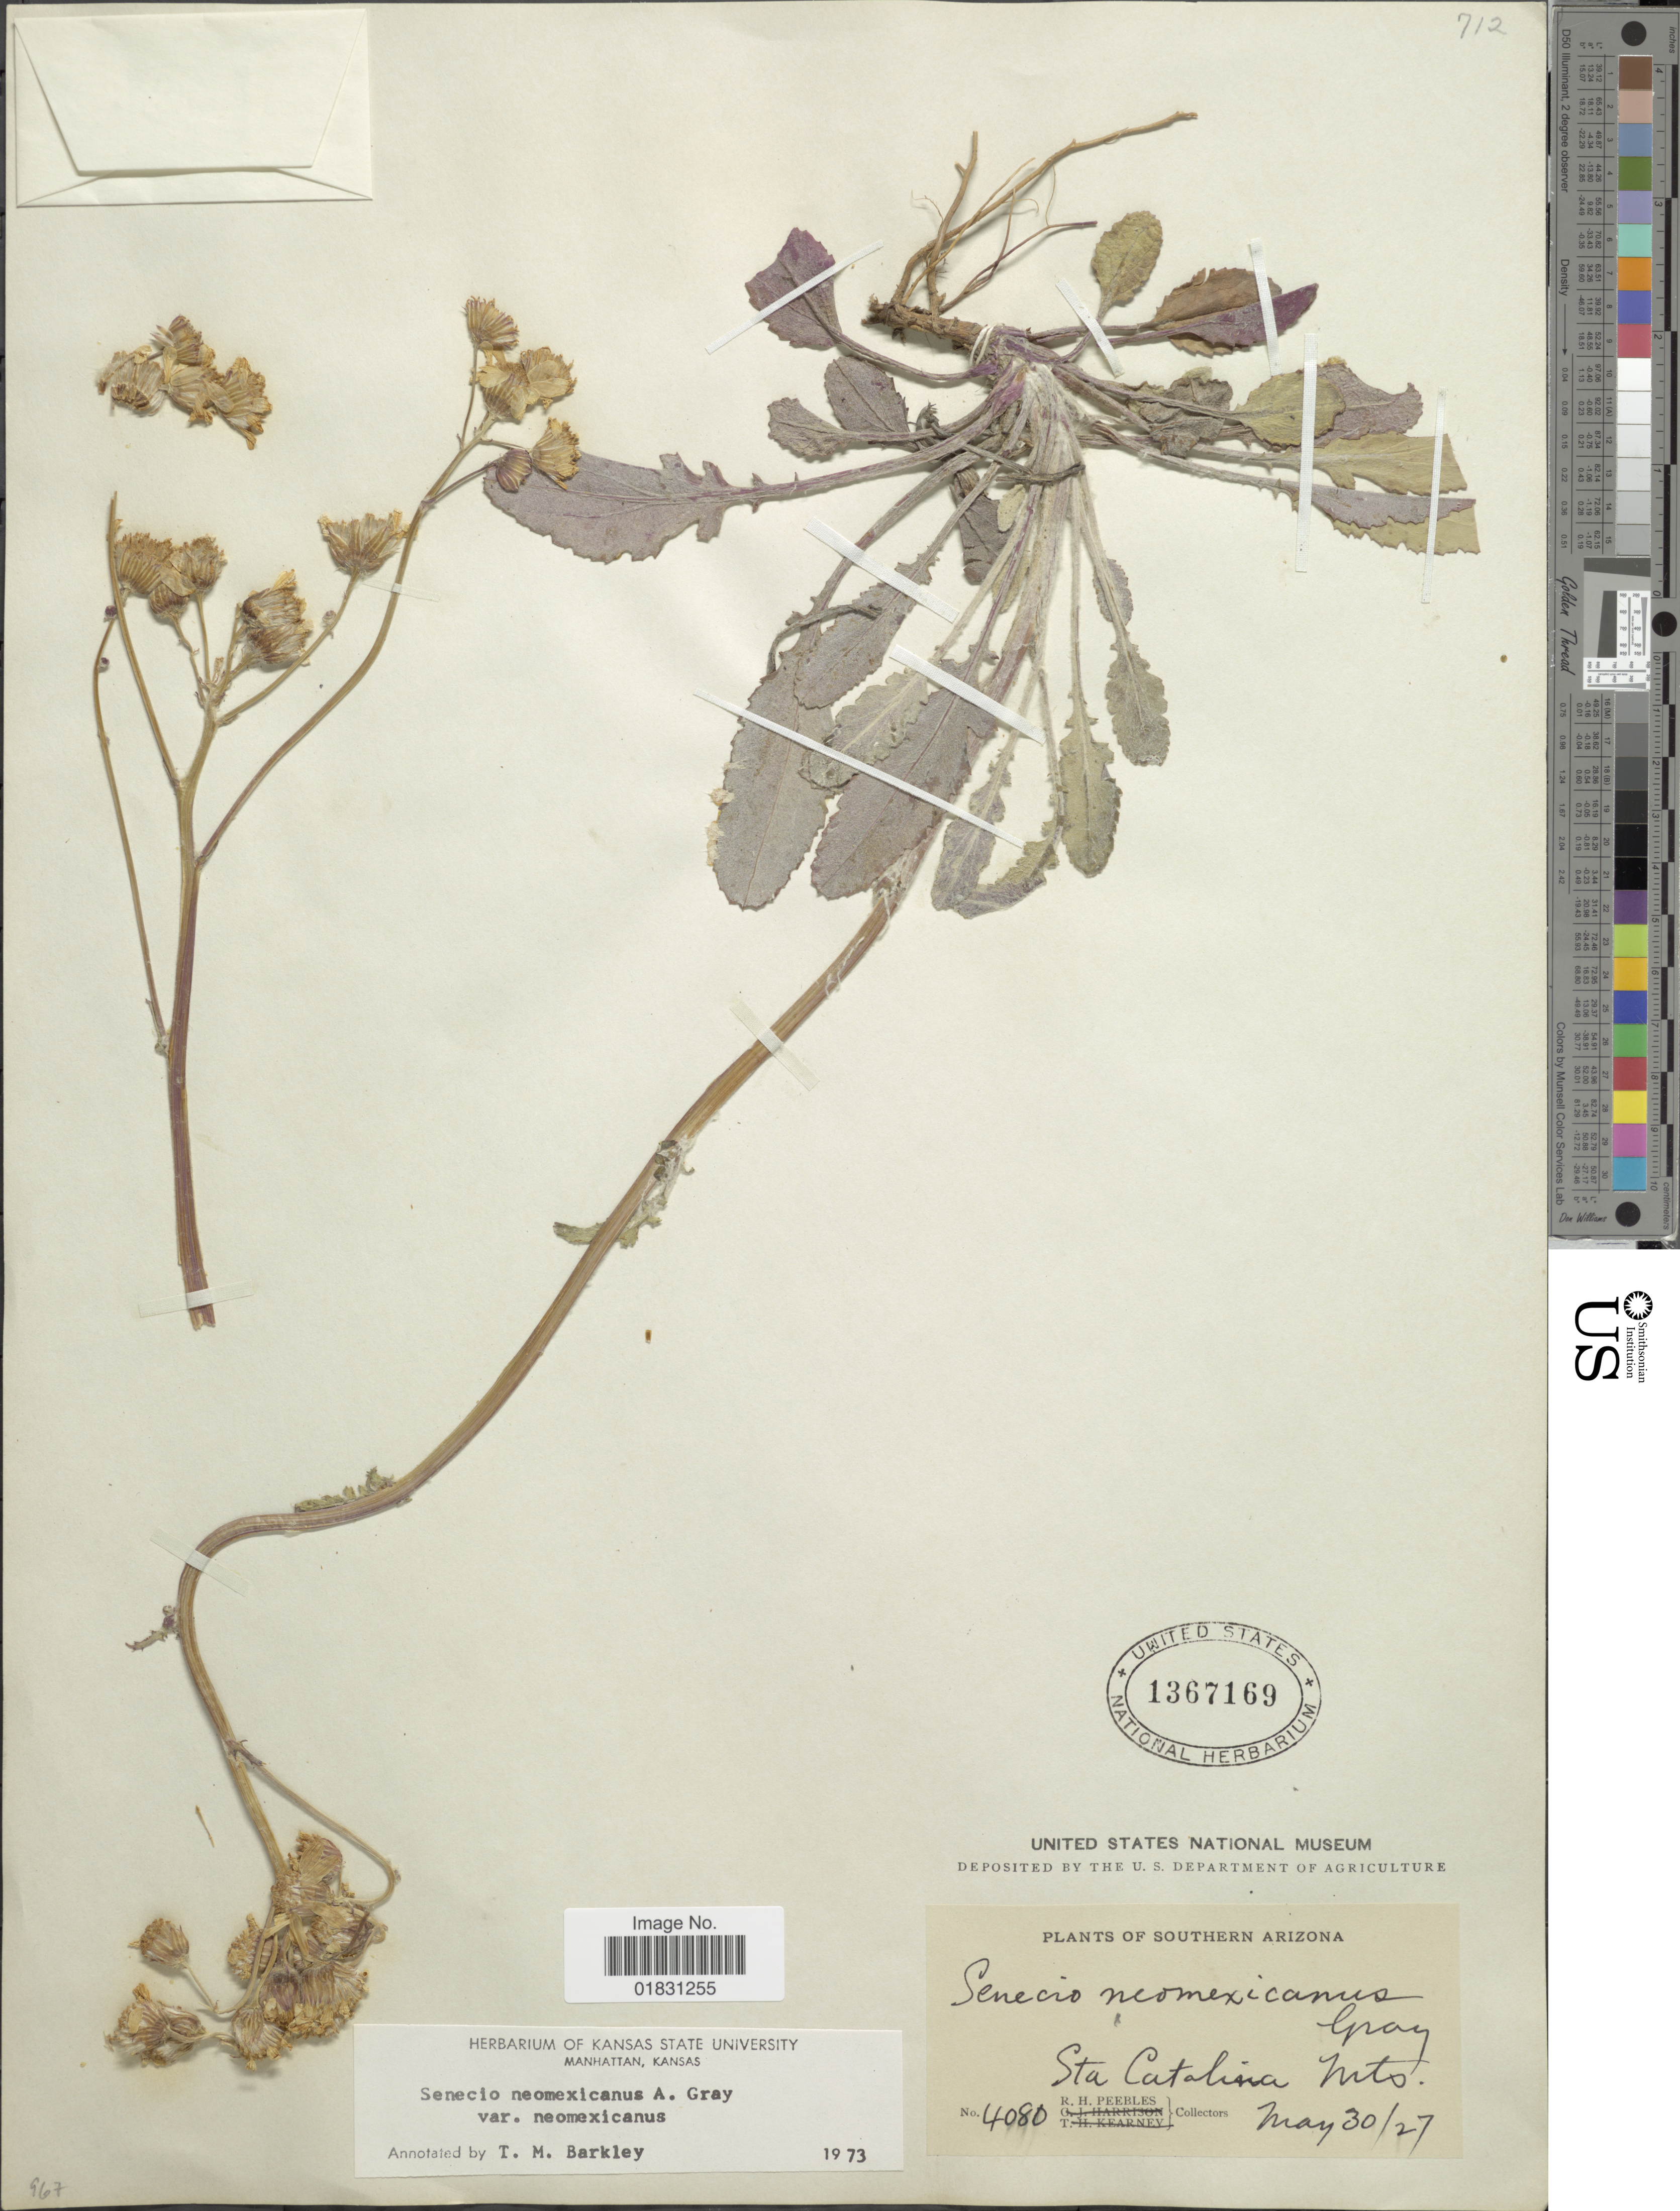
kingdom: Plantae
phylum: Tracheophyta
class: Magnoliopsida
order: Asterales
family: Asteraceae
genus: Packera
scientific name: Packera neomexicana var. neomexicana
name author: (A. Gray) W.A. Weber & Á. Löve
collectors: R. H. Peebles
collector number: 4080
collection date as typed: Transcribed d/m/y: 30/5/27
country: United States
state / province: Arizona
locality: Southern Arizona, Sta catalina Mts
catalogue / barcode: US 1367169